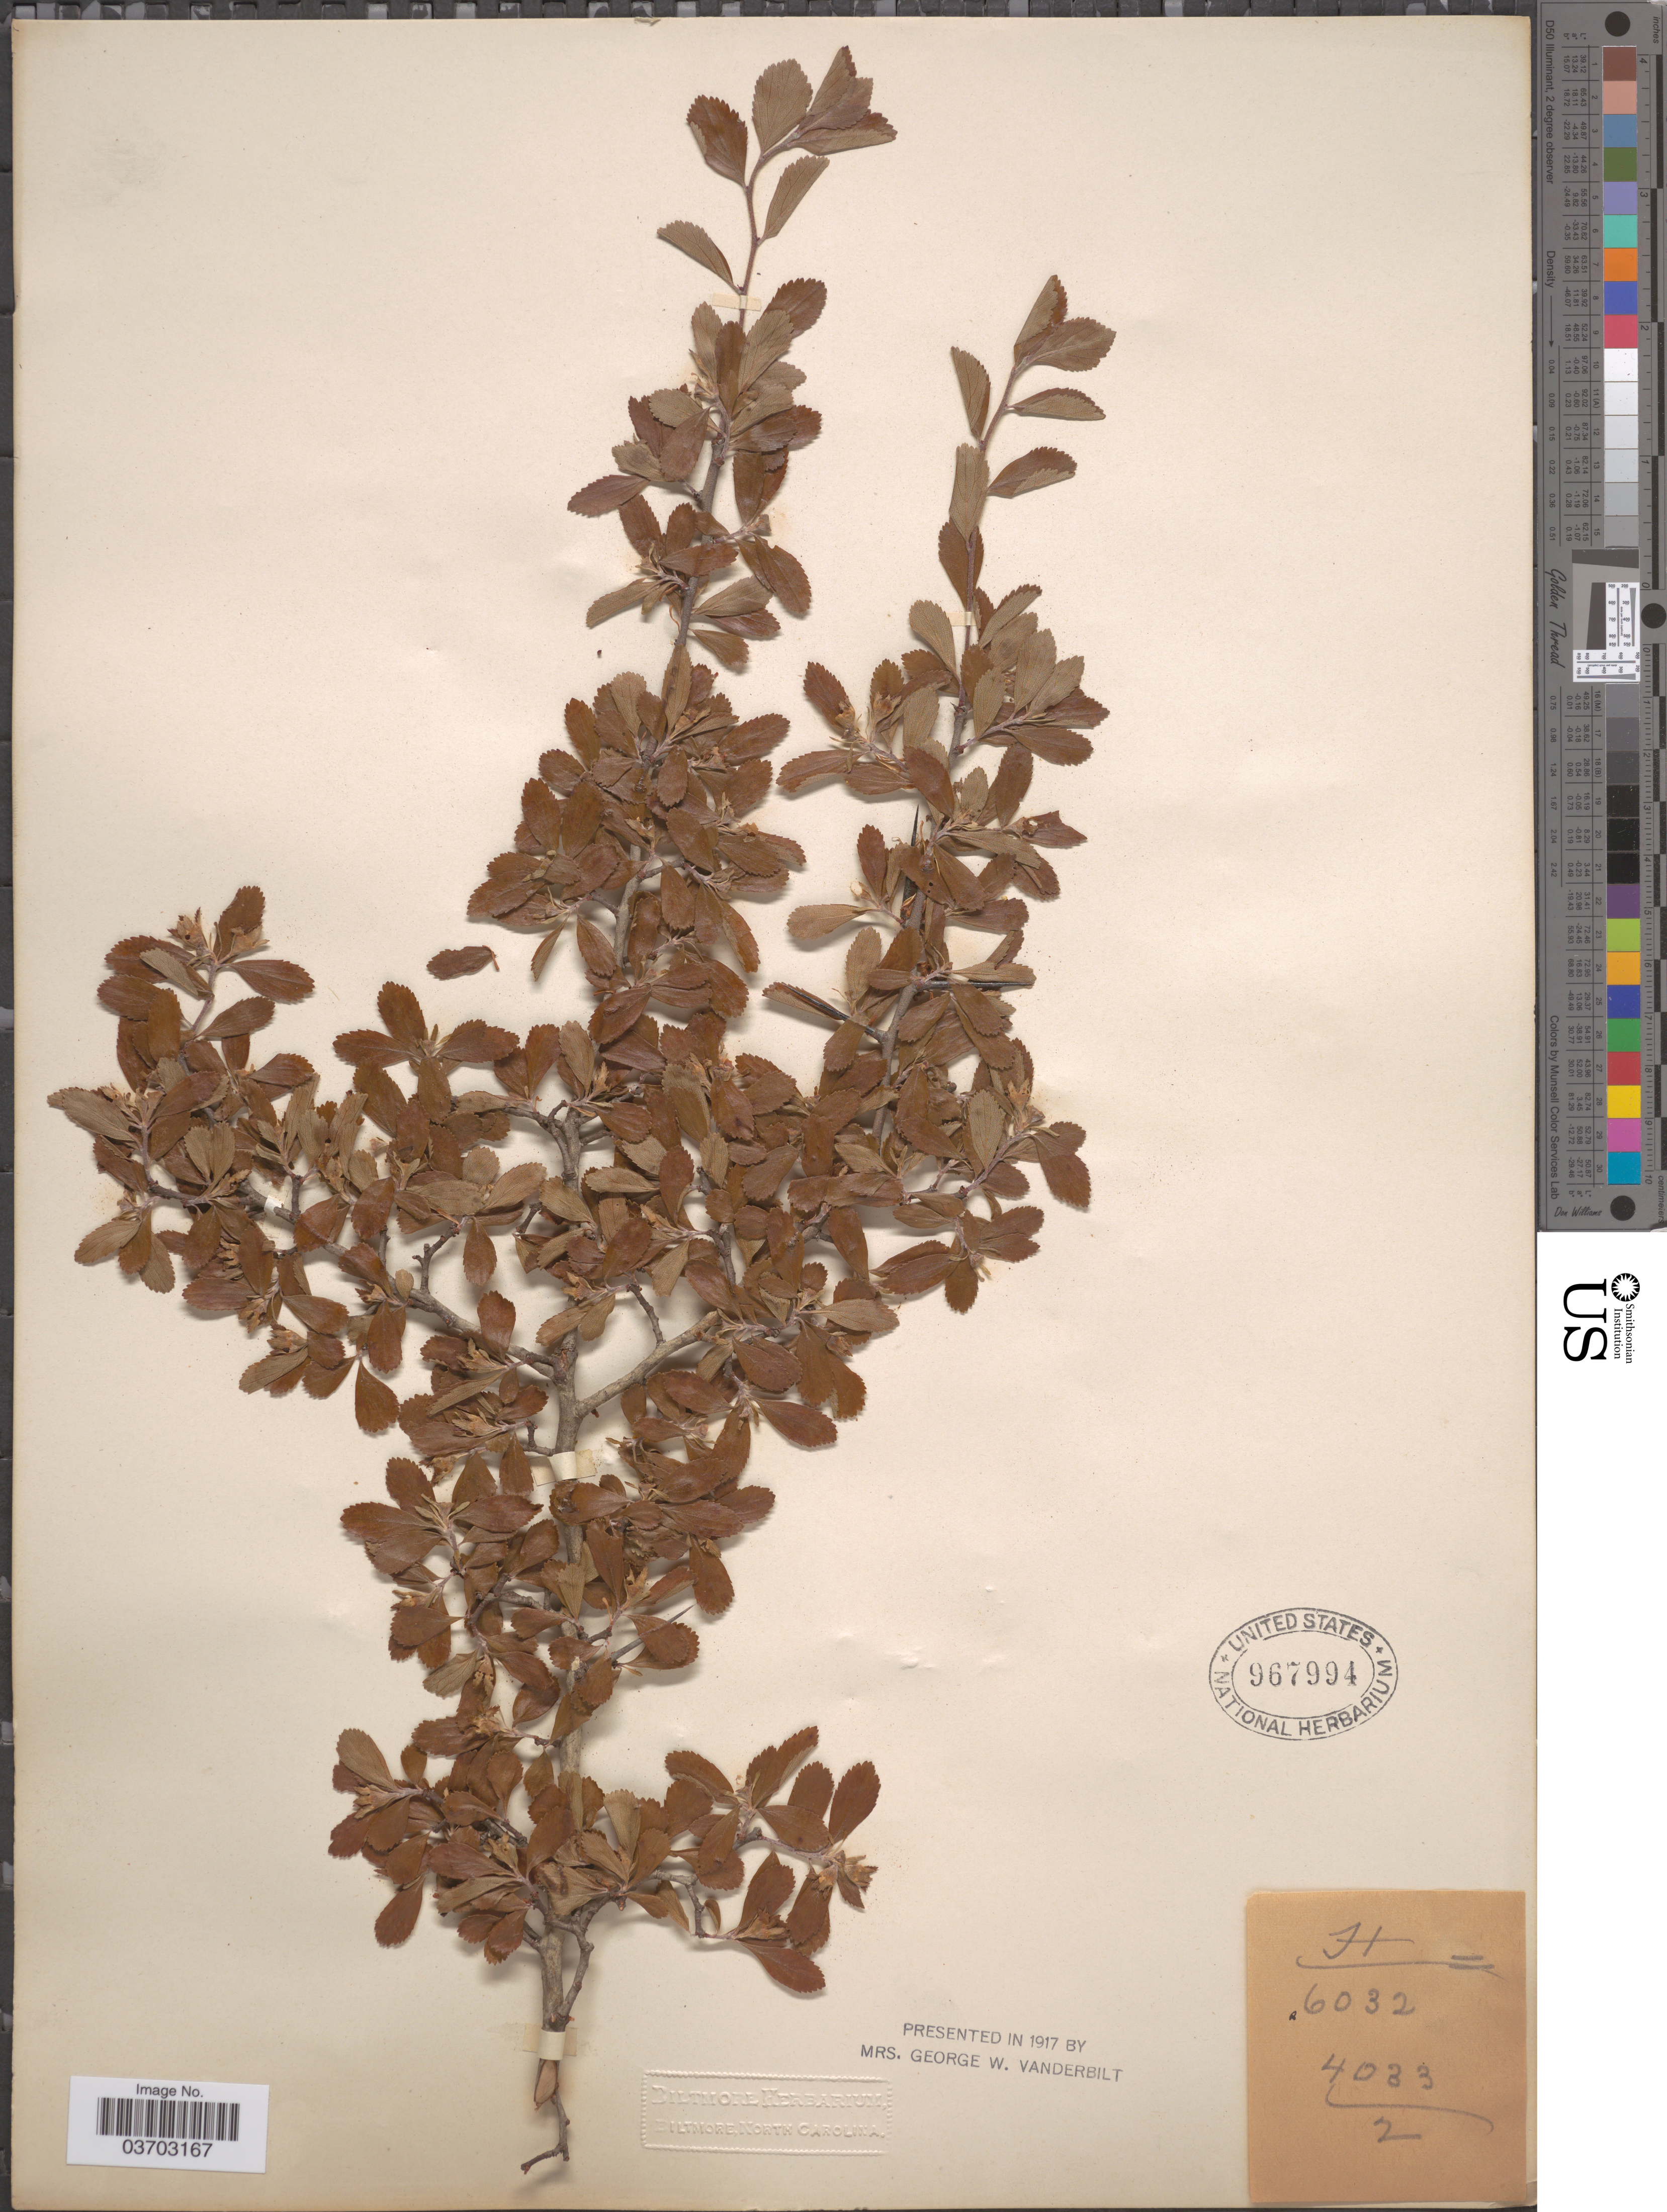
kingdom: Plantae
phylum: Tracheophyta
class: Magnoliopsida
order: Rosales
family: Rosaceae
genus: Crataegus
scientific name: Crataegus sp.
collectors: ex herb. Biltmore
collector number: H/6032=4033/2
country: United States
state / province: North Carolina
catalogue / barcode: US 967994